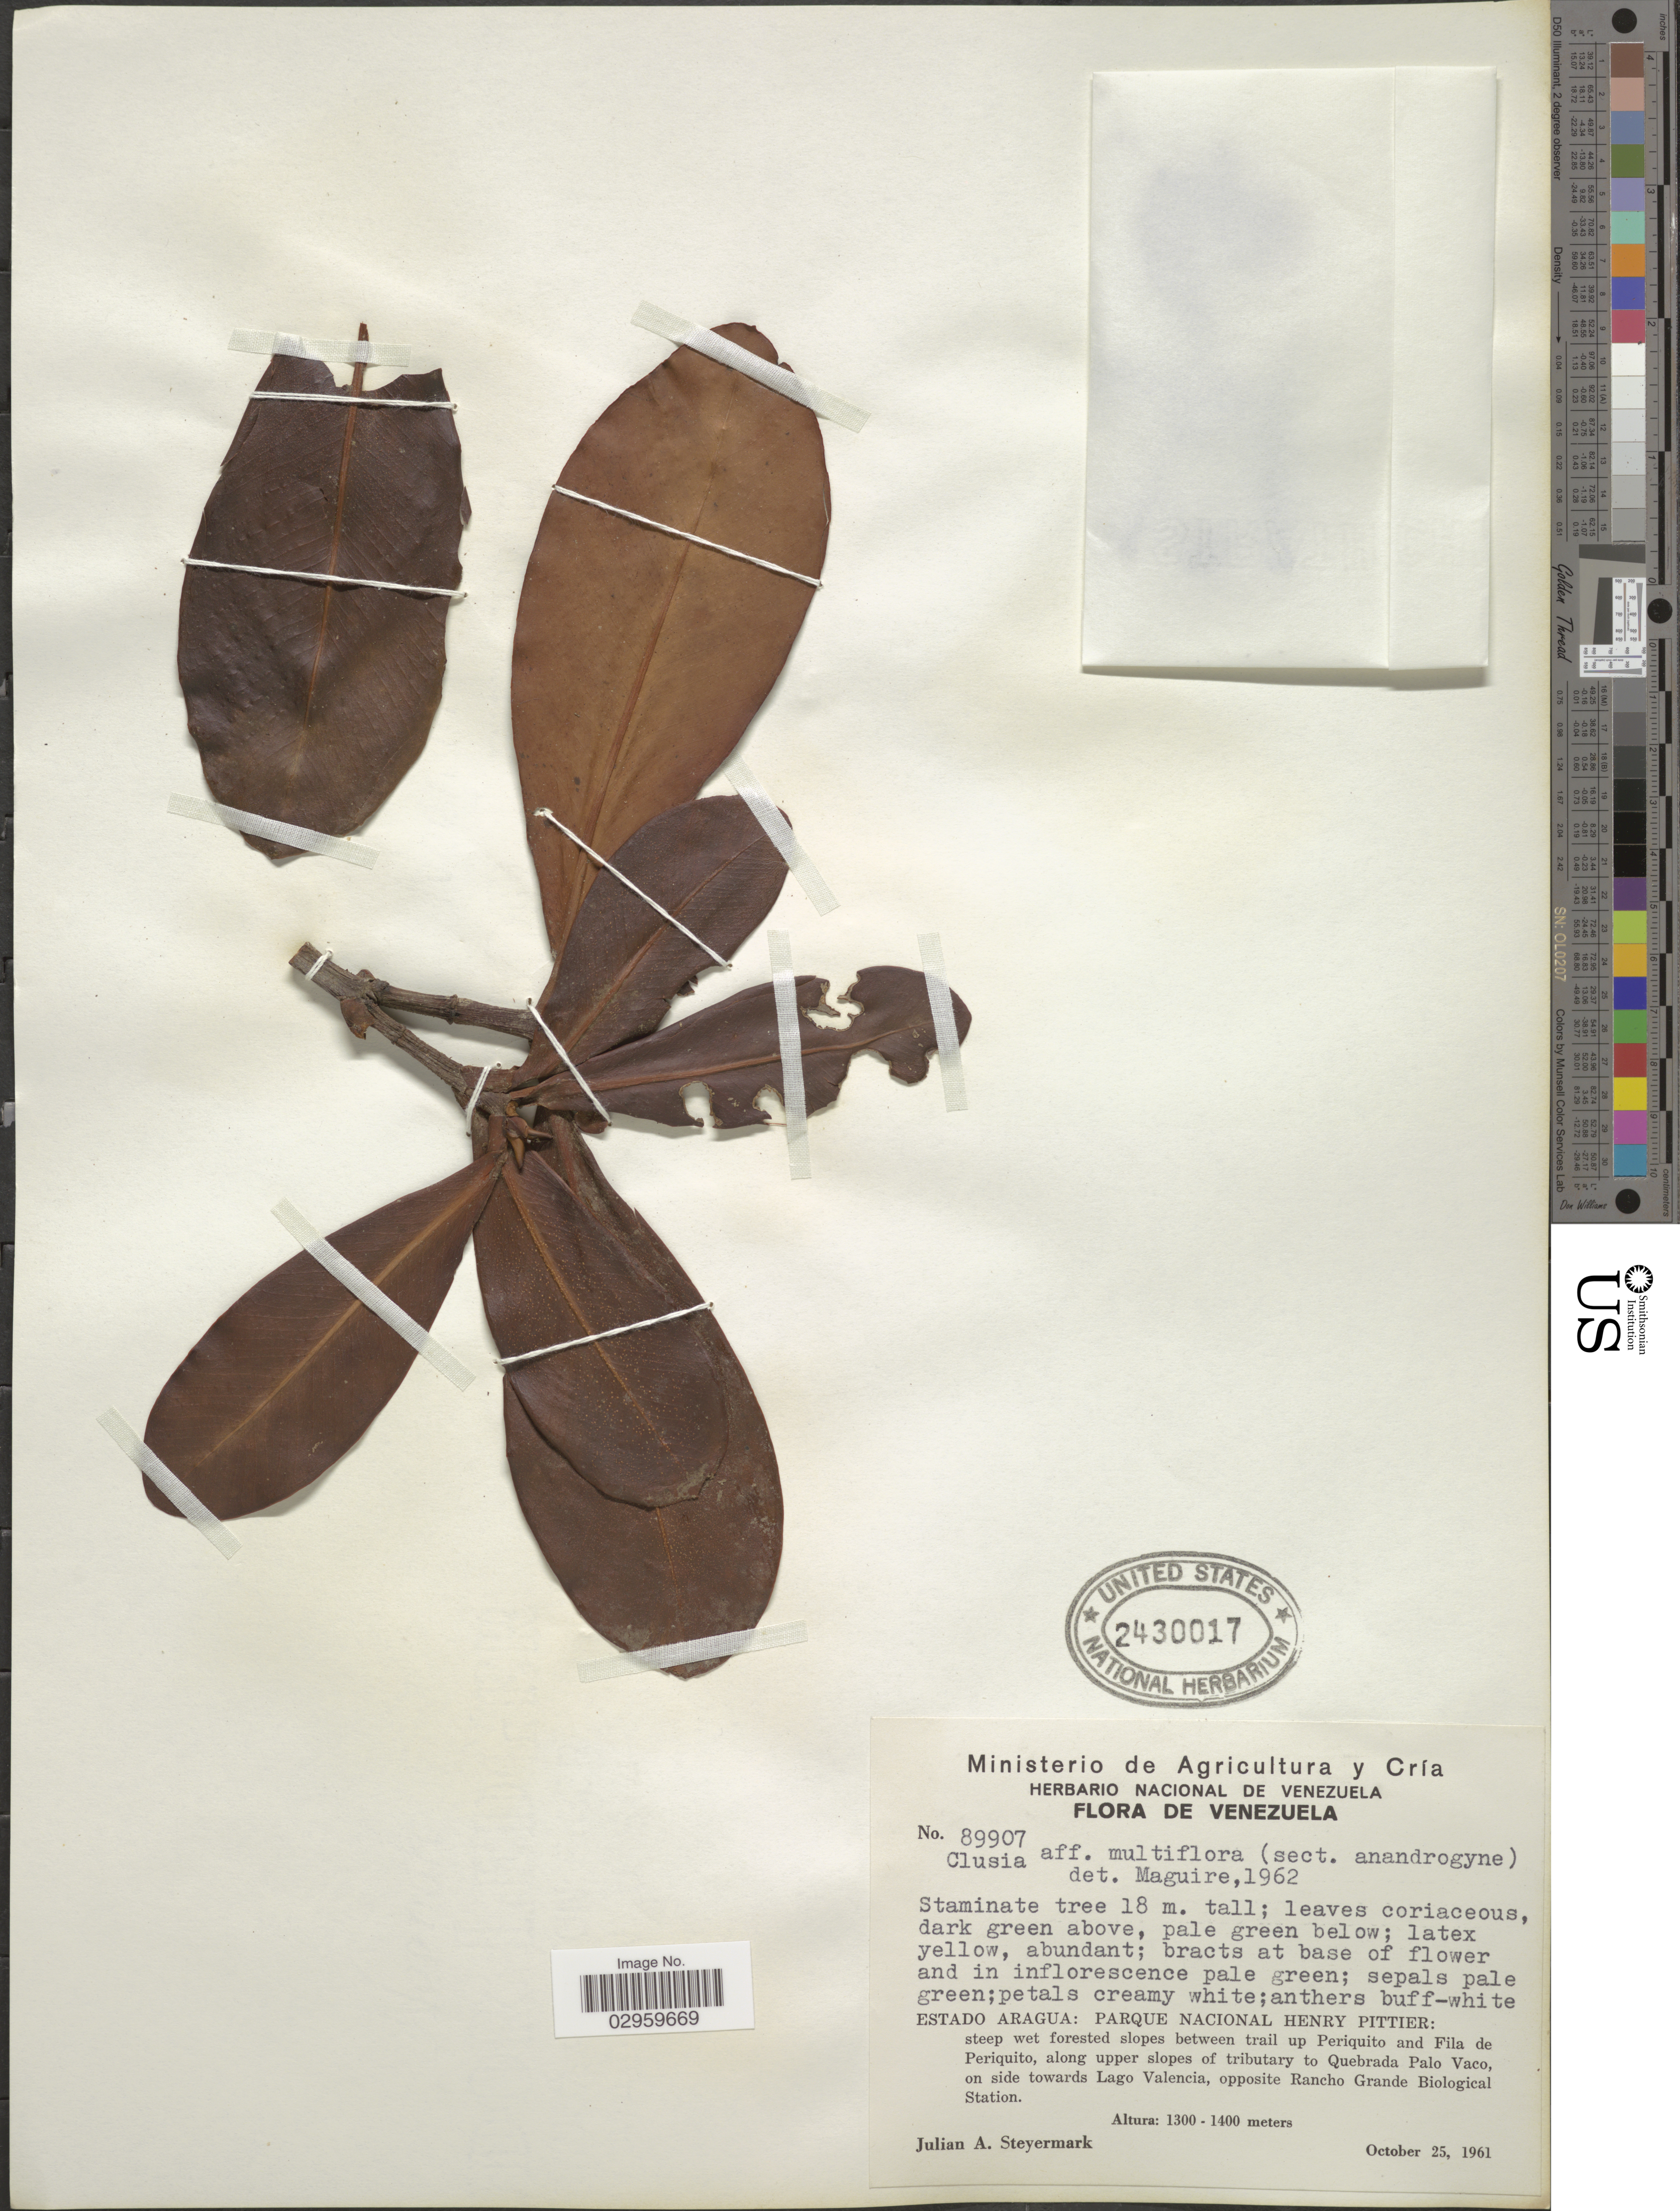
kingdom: Plantae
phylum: Tracheophyta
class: Magnoliopsida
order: Malpighiales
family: Clusiaceae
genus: Clusia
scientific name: Clusia multiflora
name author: Kunth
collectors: J. Steyermark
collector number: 89907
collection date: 1961-10-25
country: Venezuela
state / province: Aragua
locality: Parque Nacional Henry Pittier: steep wet forested slopes between trail up Periquito and Fila de Periquito, along uppes slopes of tributary to Quebrada Palo Vaco, on side towards Lago Valencia, opposite Rancho Grande Biological Station.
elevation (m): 1300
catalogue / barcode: US 2430017